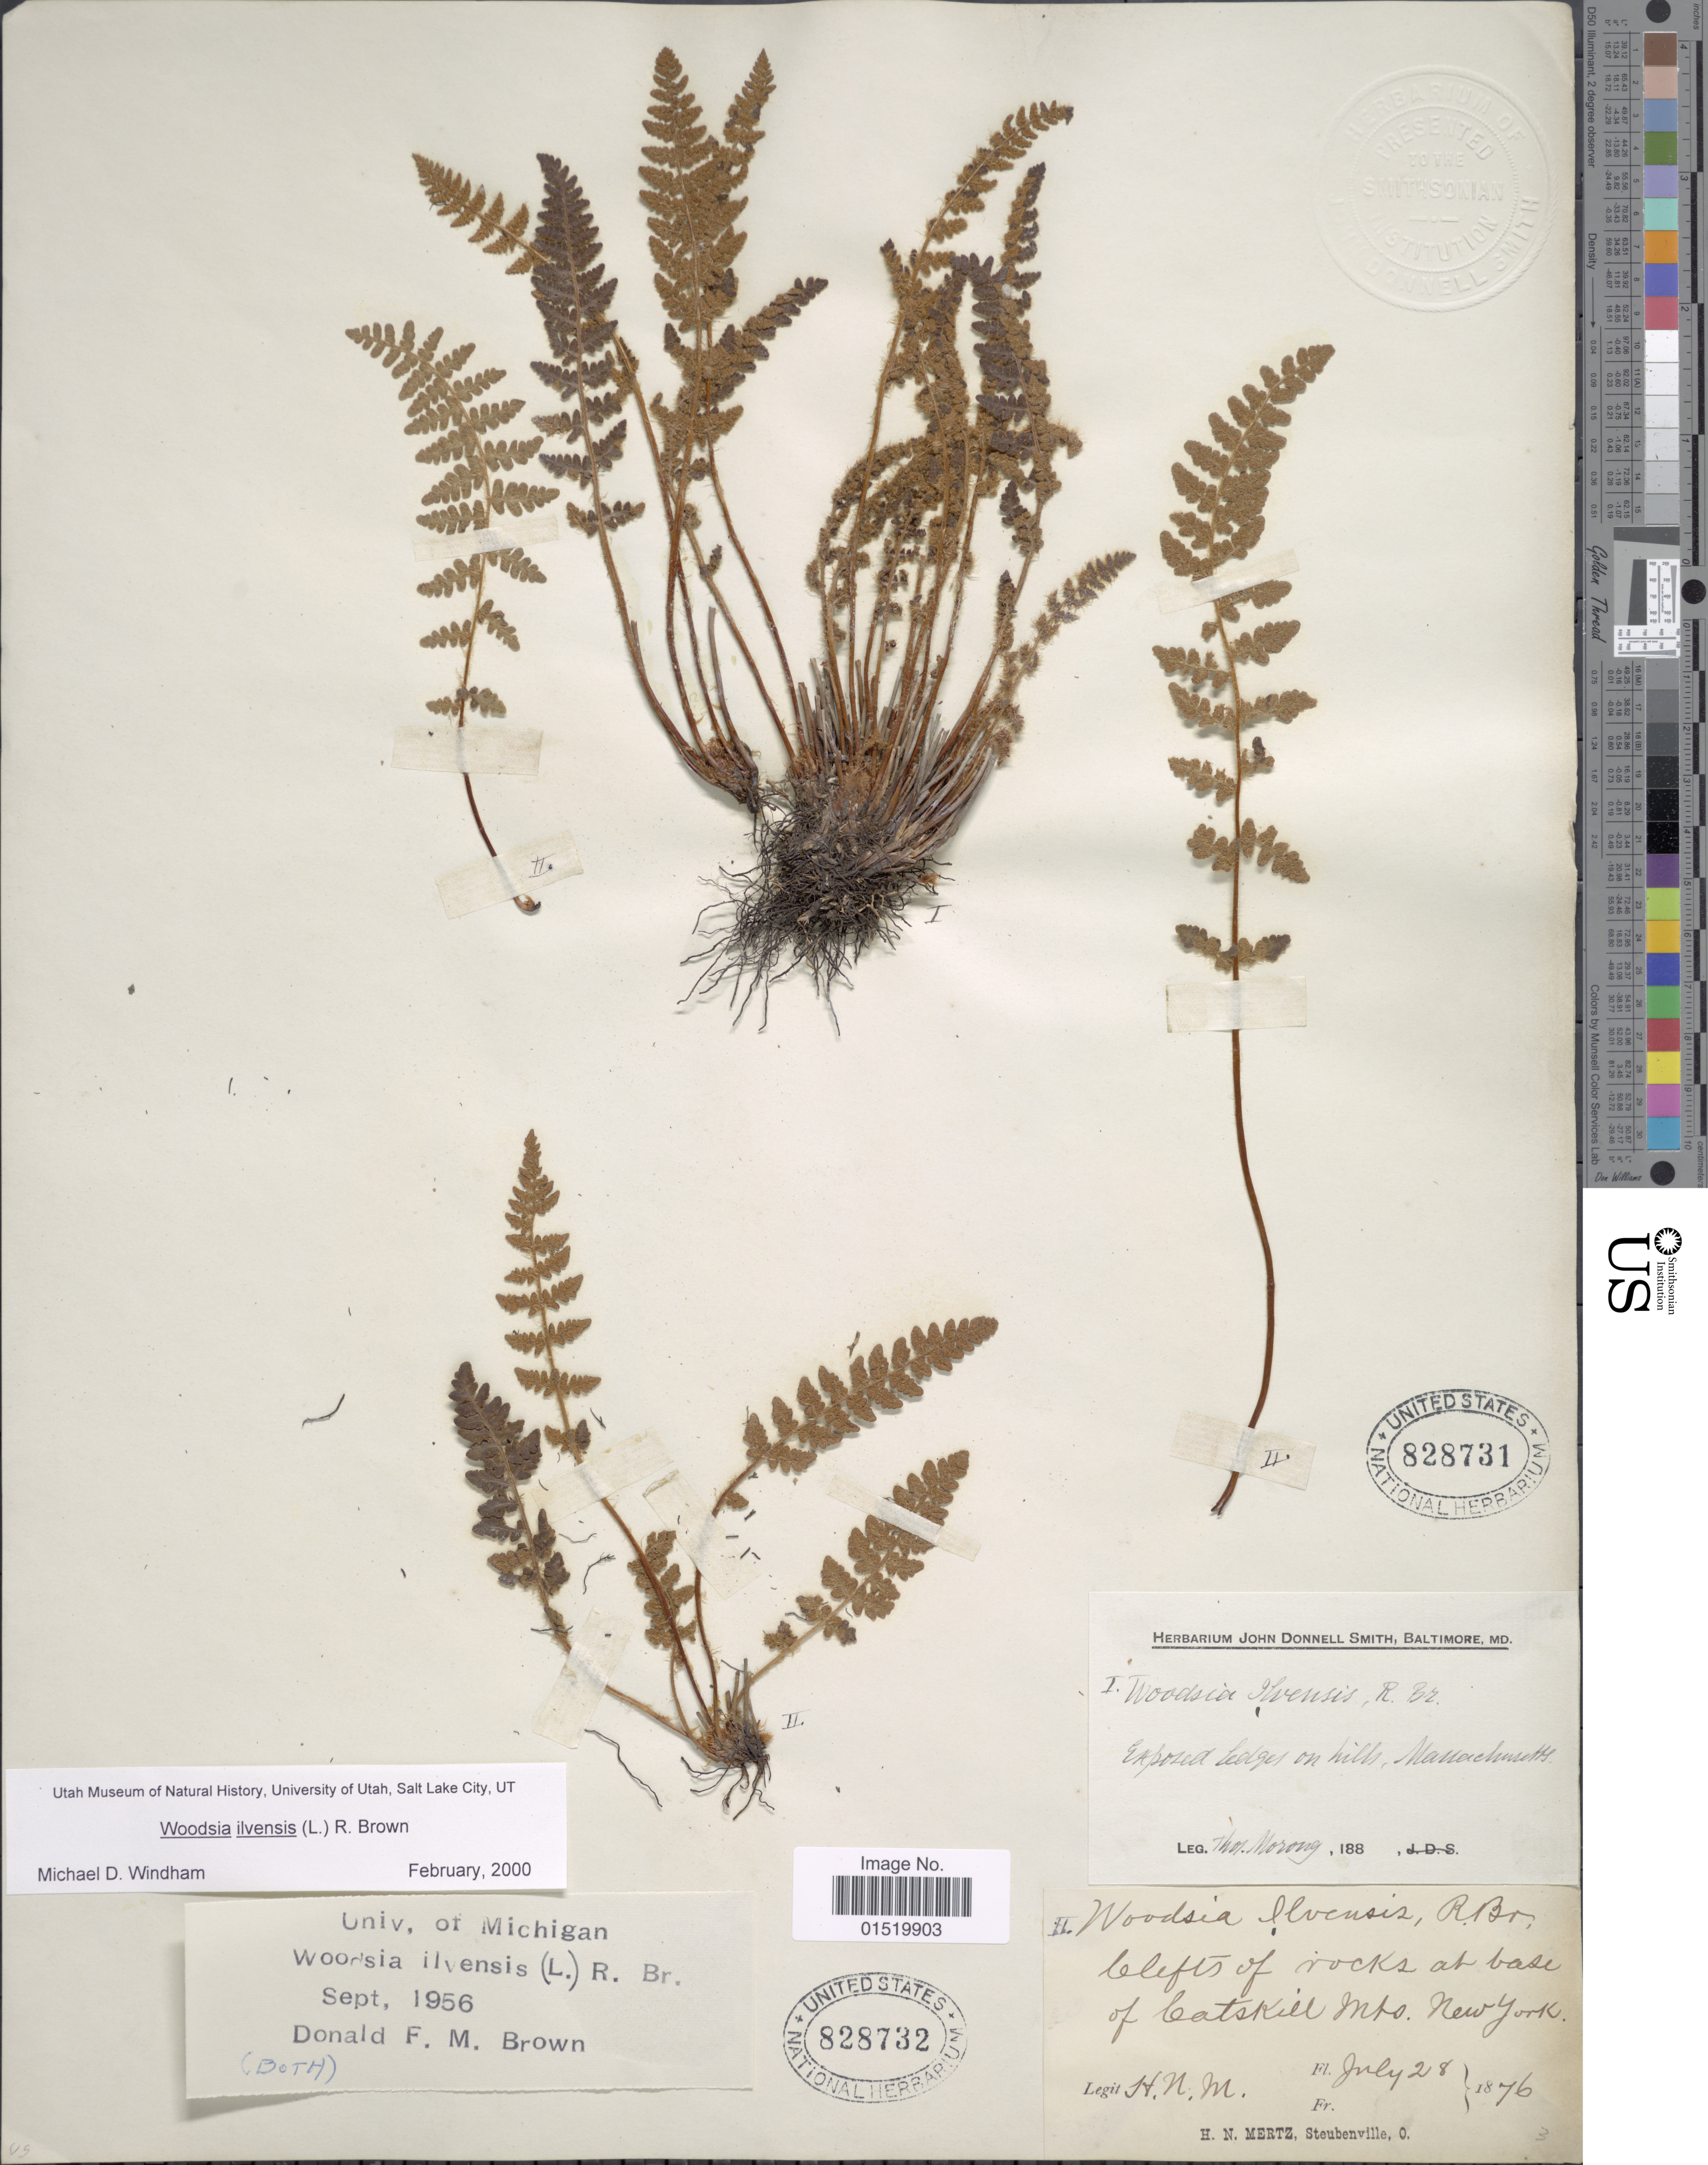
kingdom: Plantae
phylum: Tracheophyta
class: Polypodiopsida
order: Polypodiales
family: Woodsiaceae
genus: Woodsia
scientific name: Woodsia ilvensis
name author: (L.) R. Br.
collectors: H. Mertz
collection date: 1876-07-28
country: United States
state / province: New York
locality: Clefts of rocks at base of Catskill Mts.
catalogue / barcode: US 828732